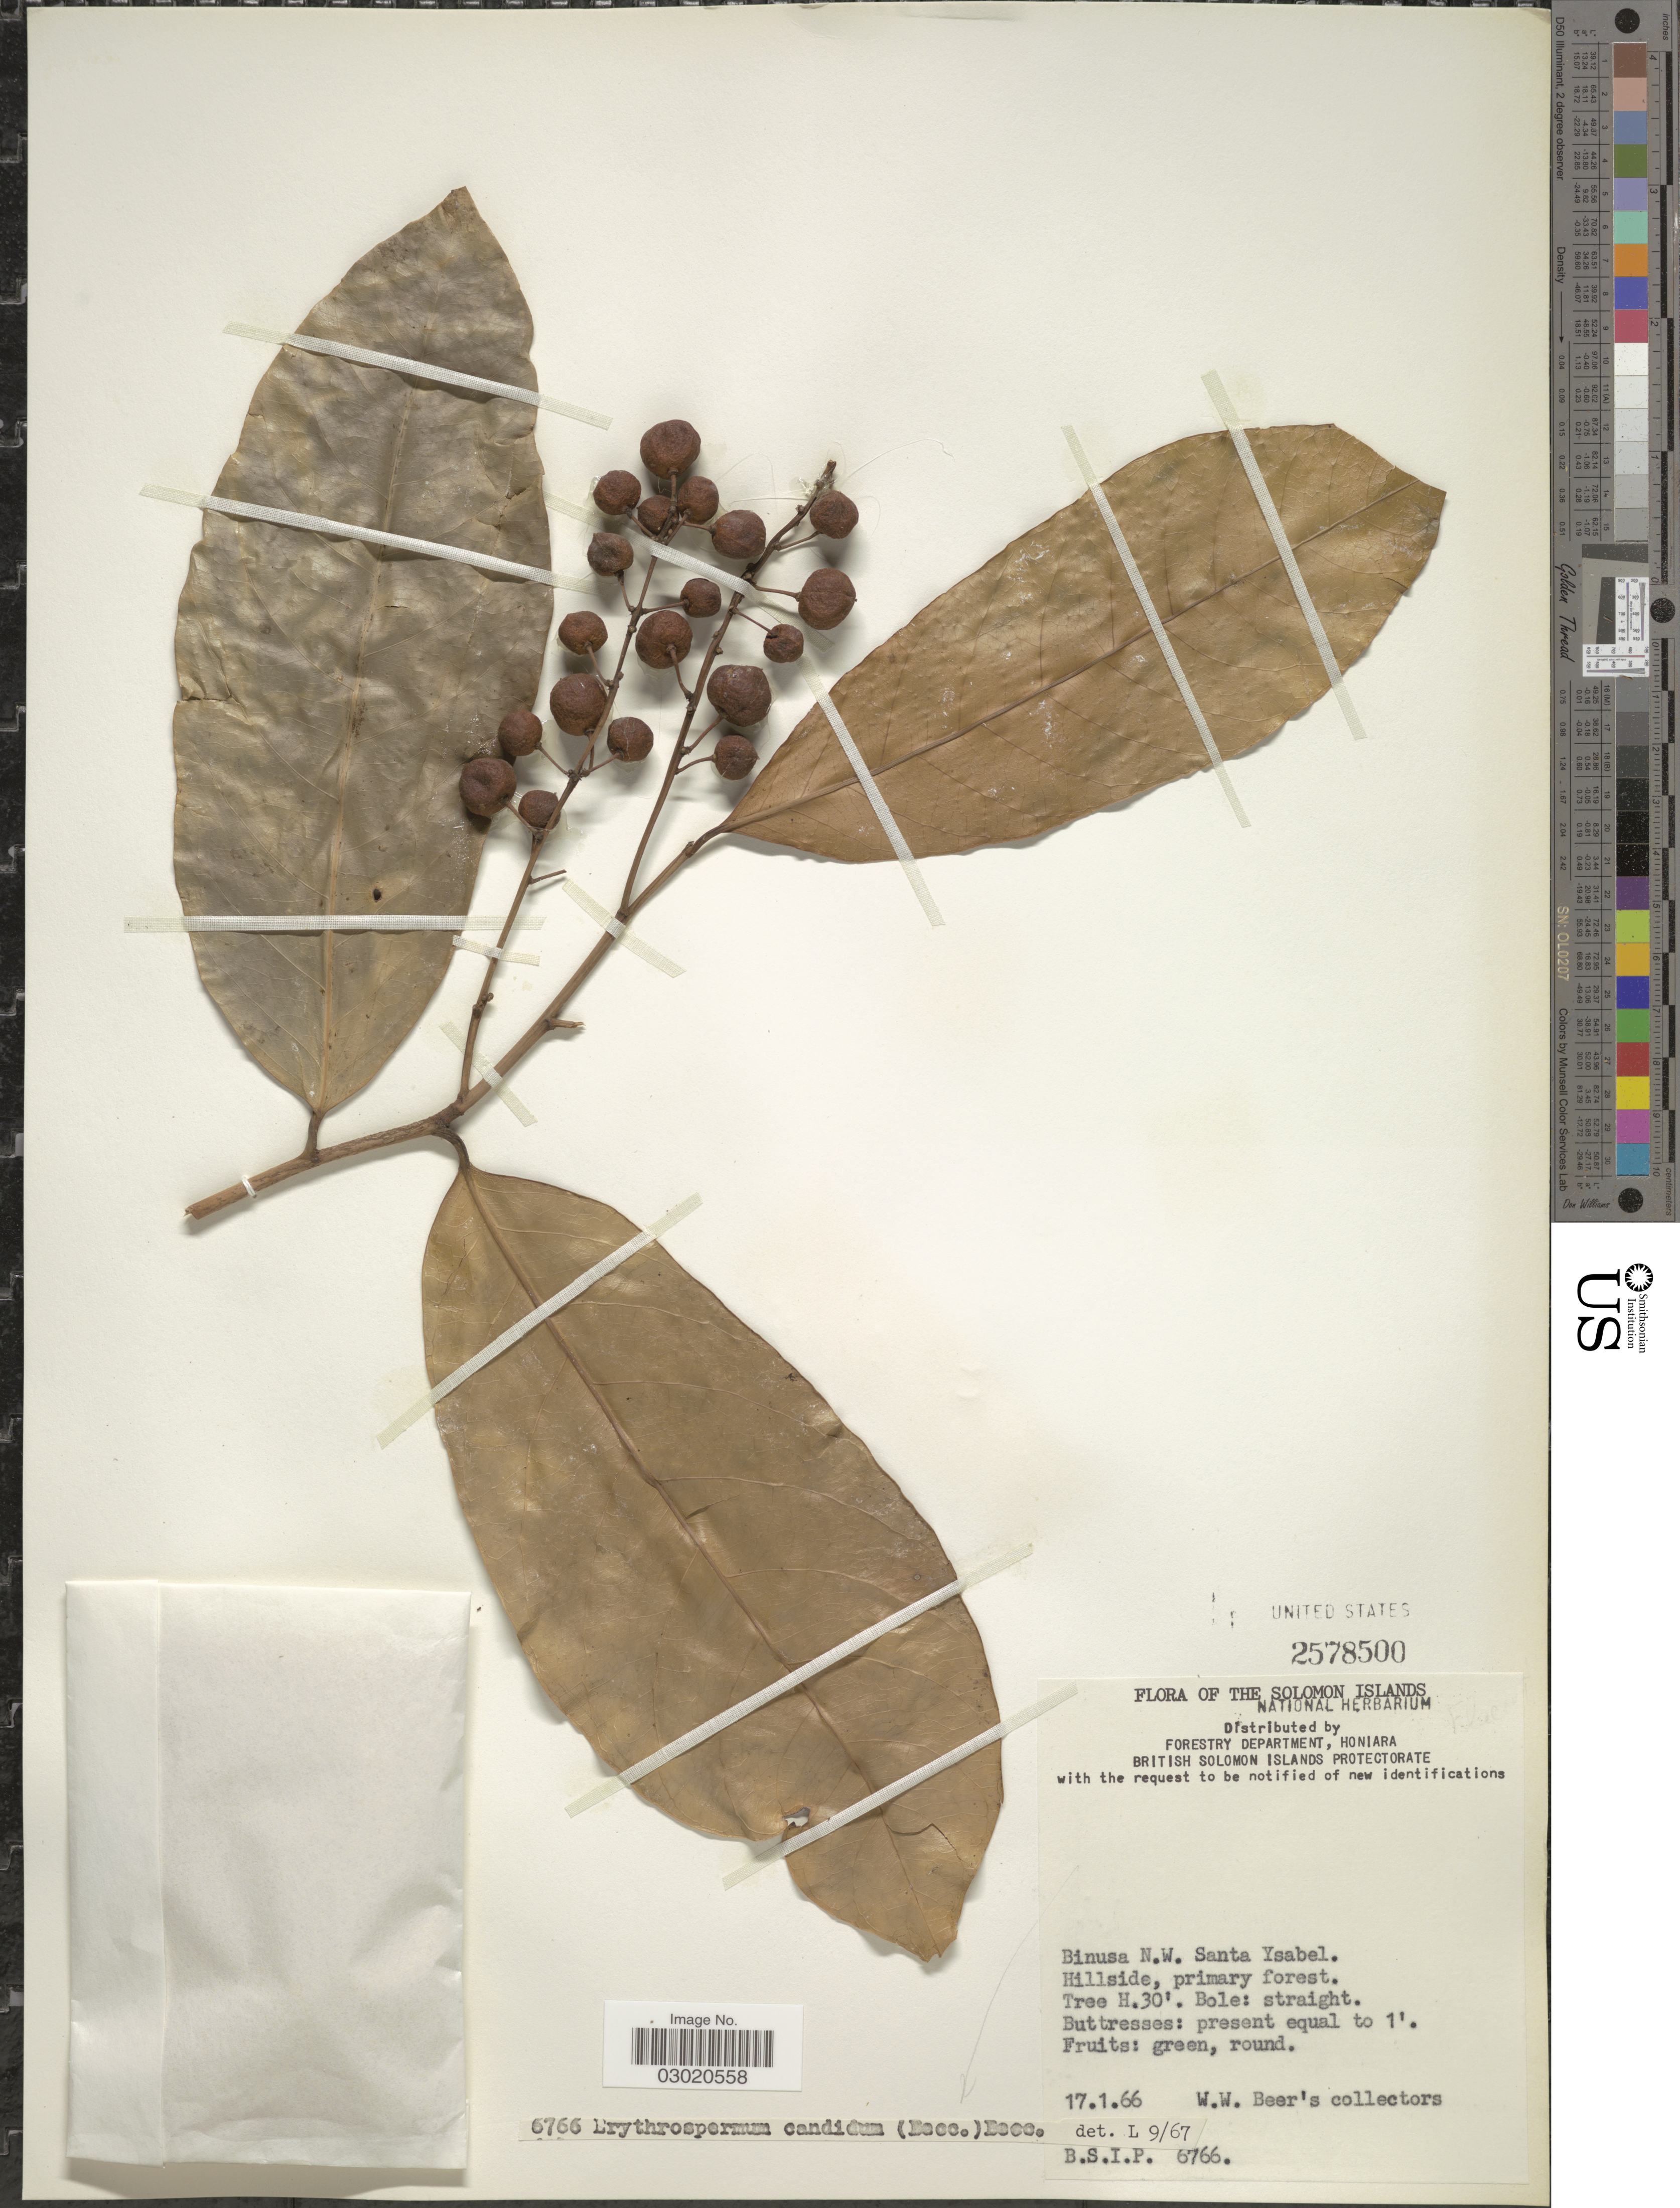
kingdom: Plantae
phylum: Tracheophyta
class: Magnoliopsida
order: Malpighiales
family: Achariaceae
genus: Erythrospermum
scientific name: Erythrospermum candidum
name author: (Becc.) Becc.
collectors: W. Beer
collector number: BSIP6766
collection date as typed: Transcribed d/m/y: 17/1/66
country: Solomon Islands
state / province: Solomon Islands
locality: Binusa N.W. Santa Ysabel.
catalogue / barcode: US 2578500